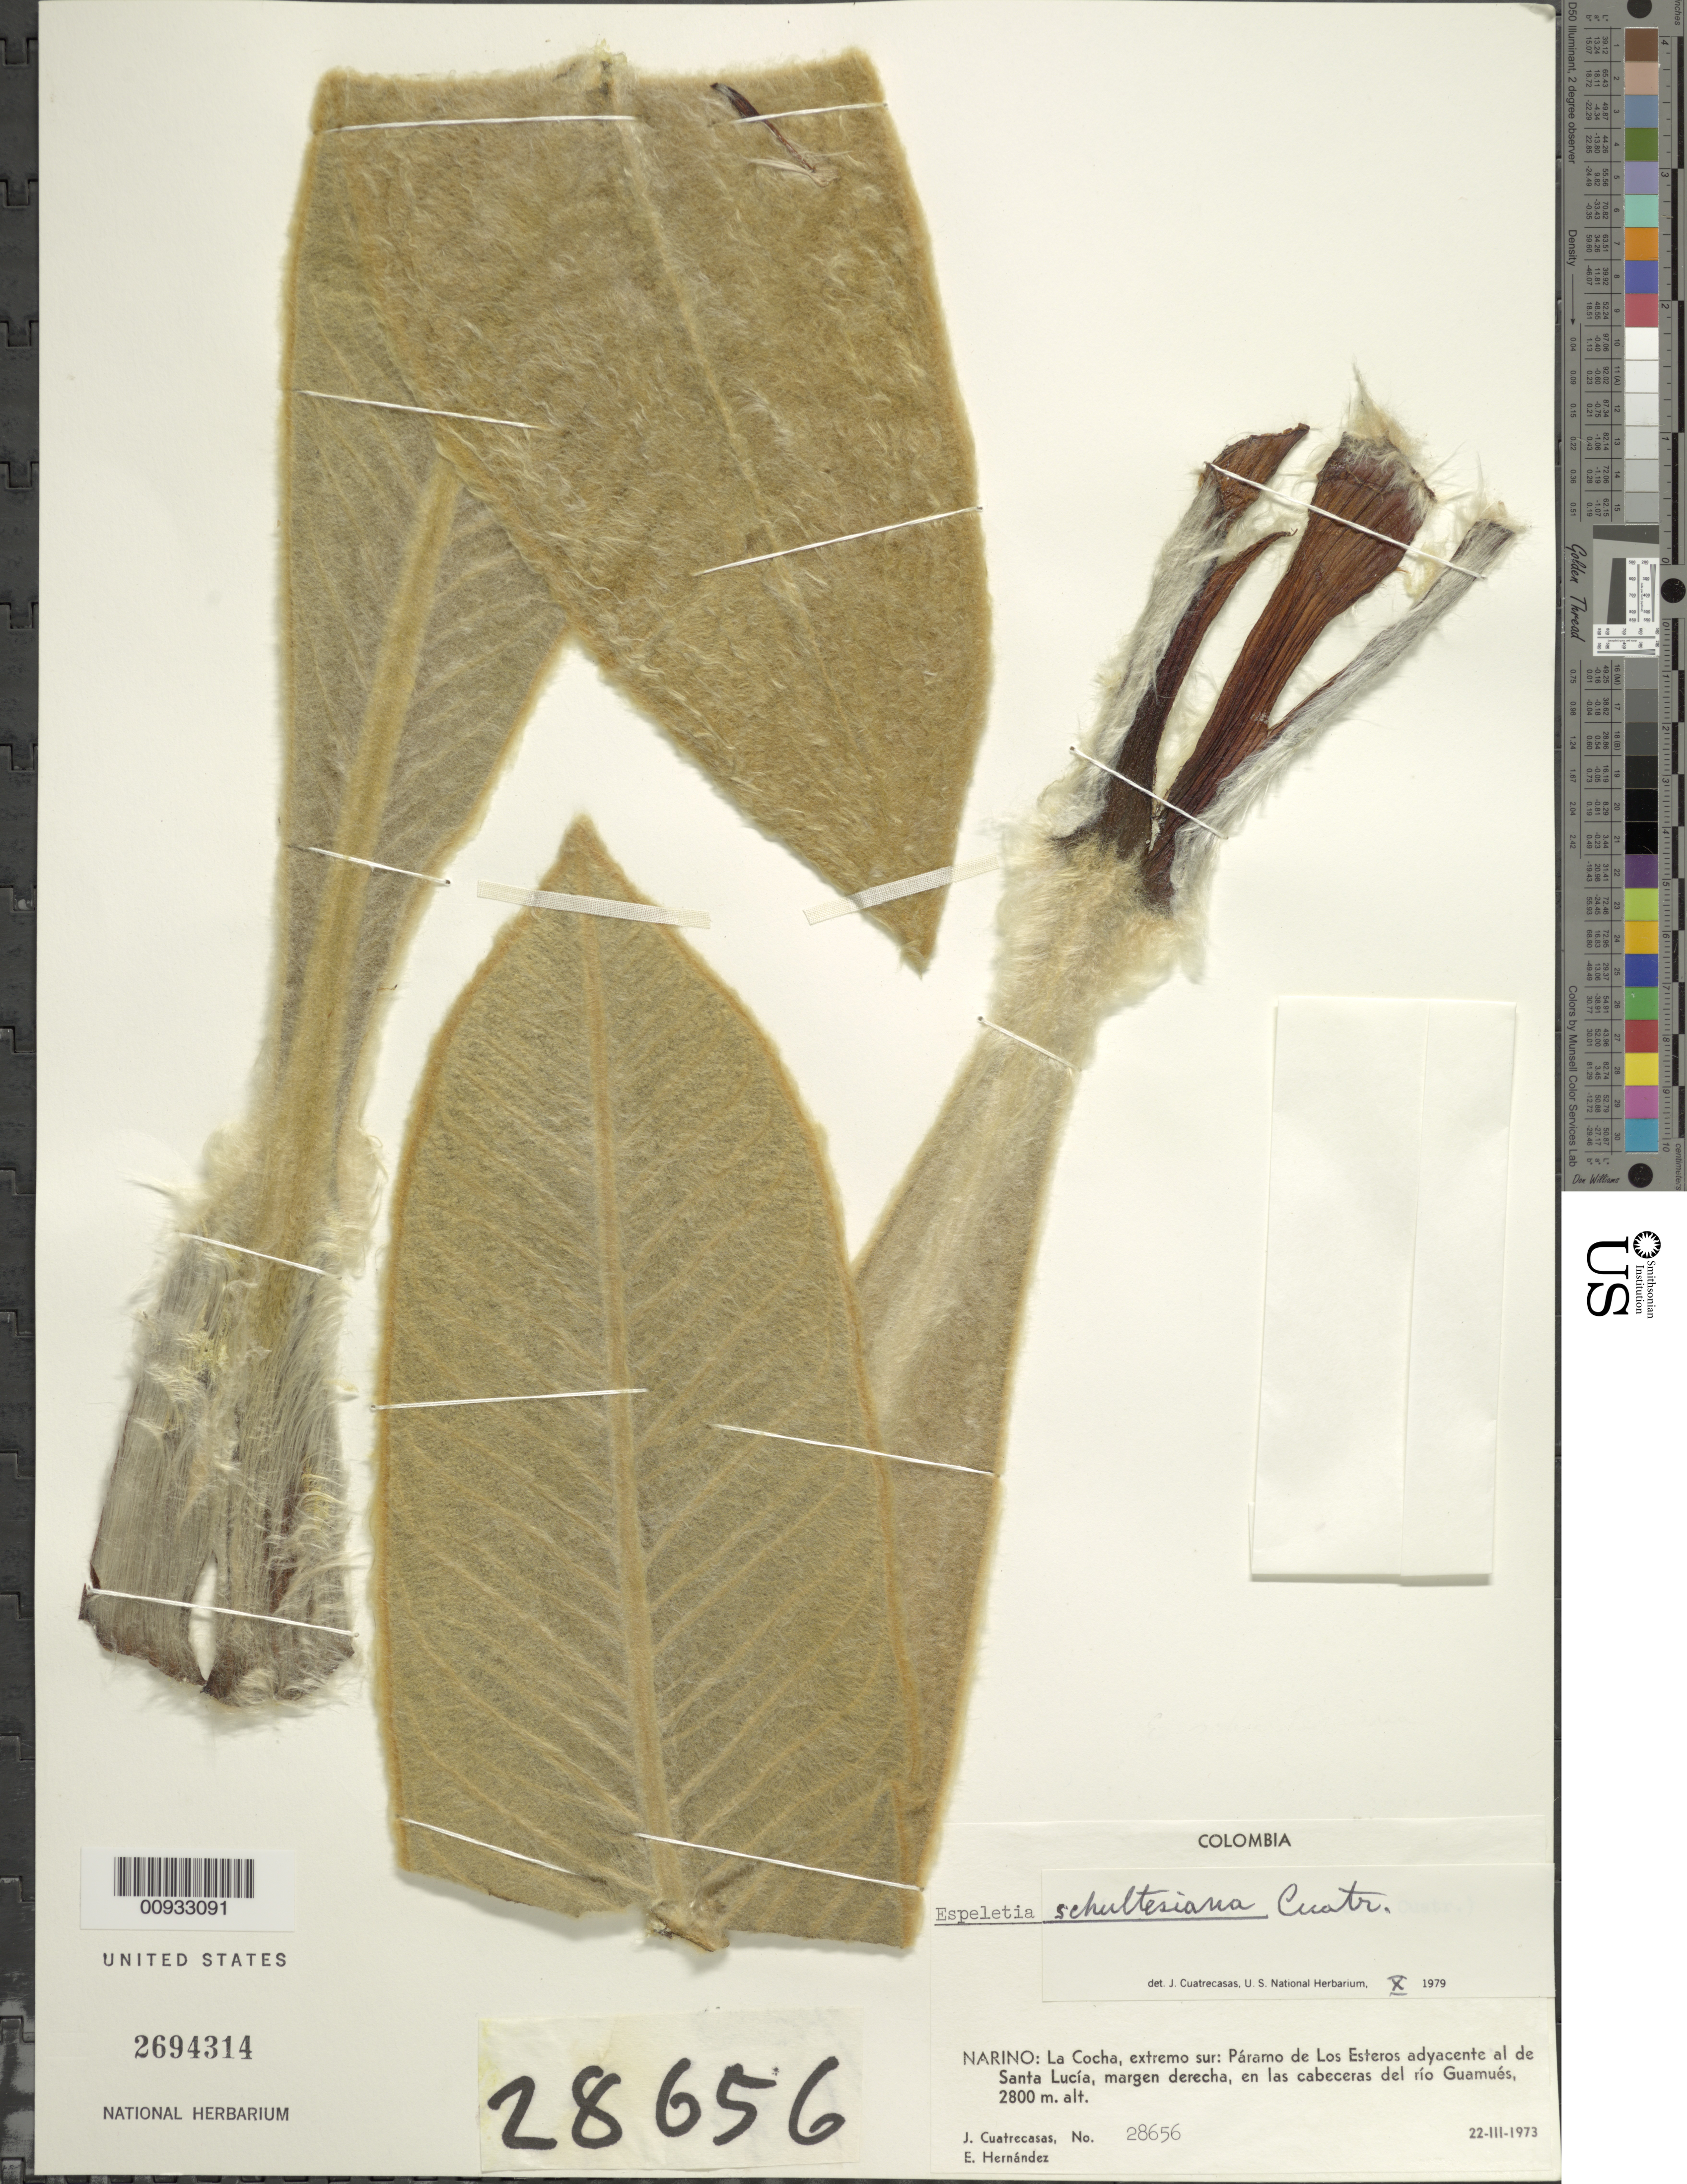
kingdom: Plantae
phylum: Tracheophyta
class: Magnoliopsida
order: Asterales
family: Asteraceae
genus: Espeletia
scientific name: Espeletia schultesiana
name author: Cuatrec.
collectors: J. Cuatrecasas & E. Hernández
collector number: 28656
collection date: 1973-03-22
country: Colombia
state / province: Nariño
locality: La Cocha, extremo sur, Paramo de Los Esteros adyacente al de Santa Lucia, margen derecha, en las cabeceras del rio Guamues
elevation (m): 2800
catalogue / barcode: US 2694314